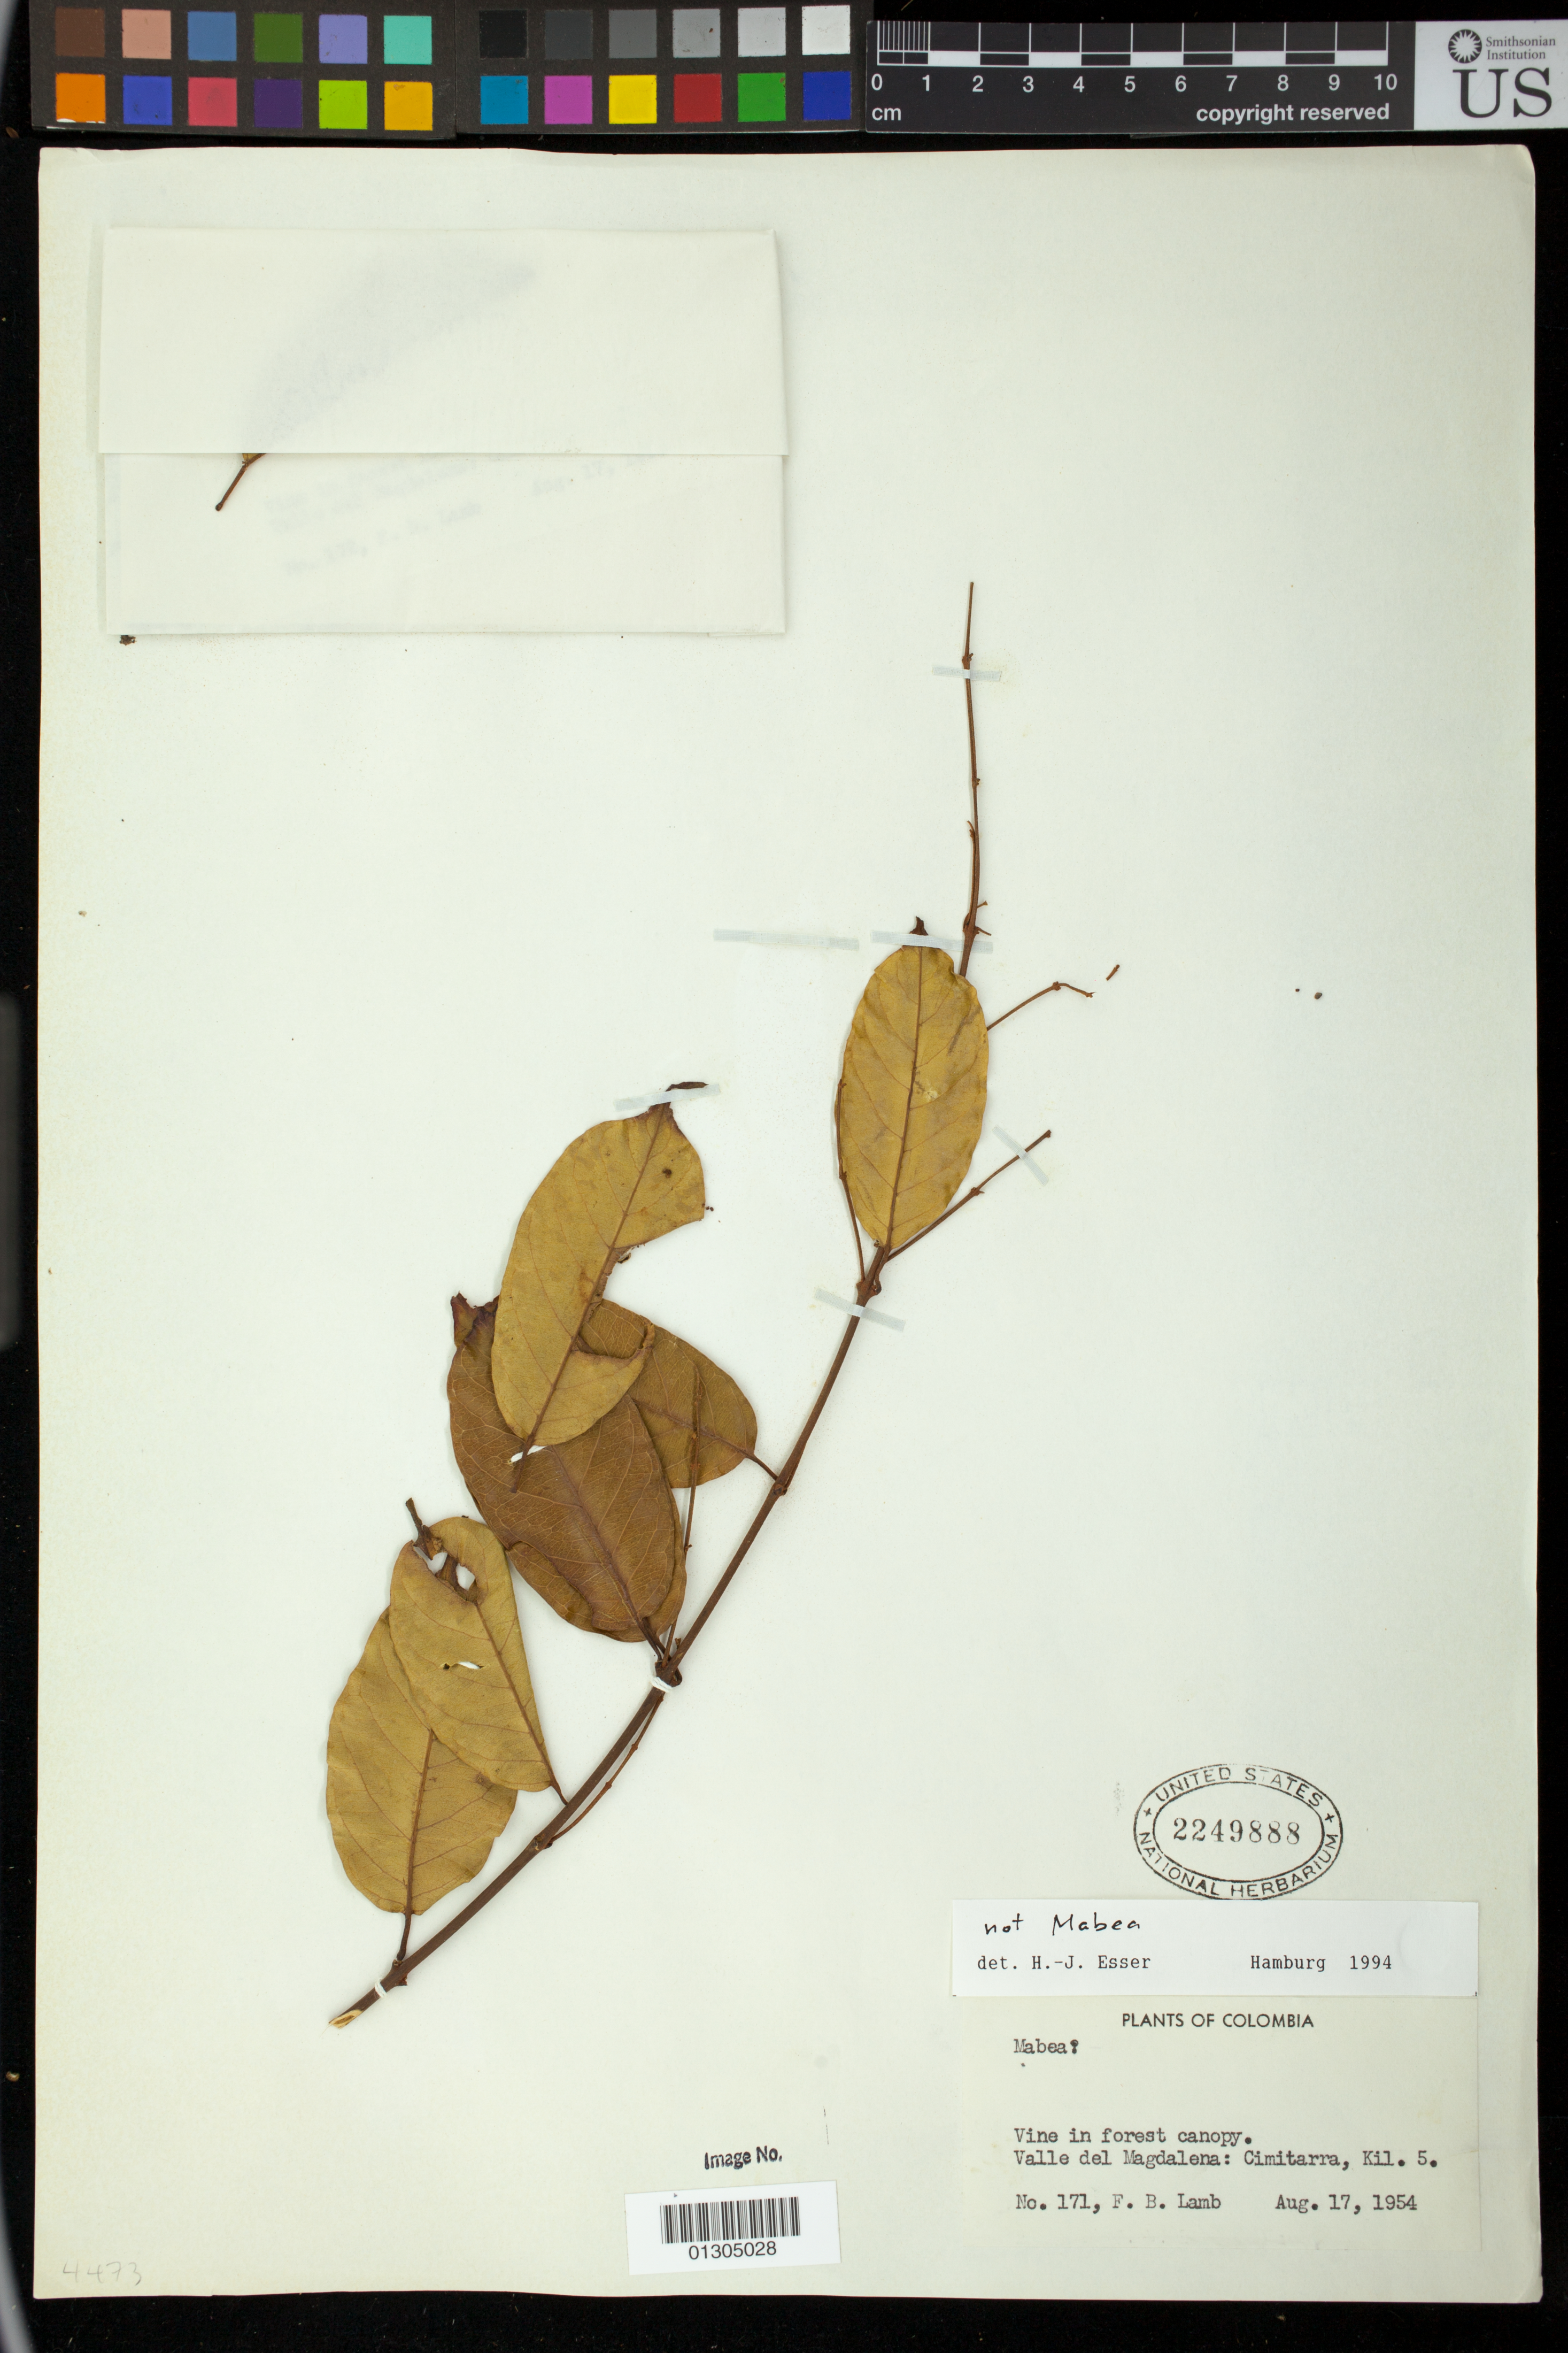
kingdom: Plantae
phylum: Tracheophyta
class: Magnoliopsida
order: Malpighiales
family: Euphorbiaceae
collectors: F. B. Lamb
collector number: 171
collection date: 1954-08-17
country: Colombia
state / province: Santander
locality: Valle del Magdalena: Cimitarra, Kil. 5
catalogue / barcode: US 2249888